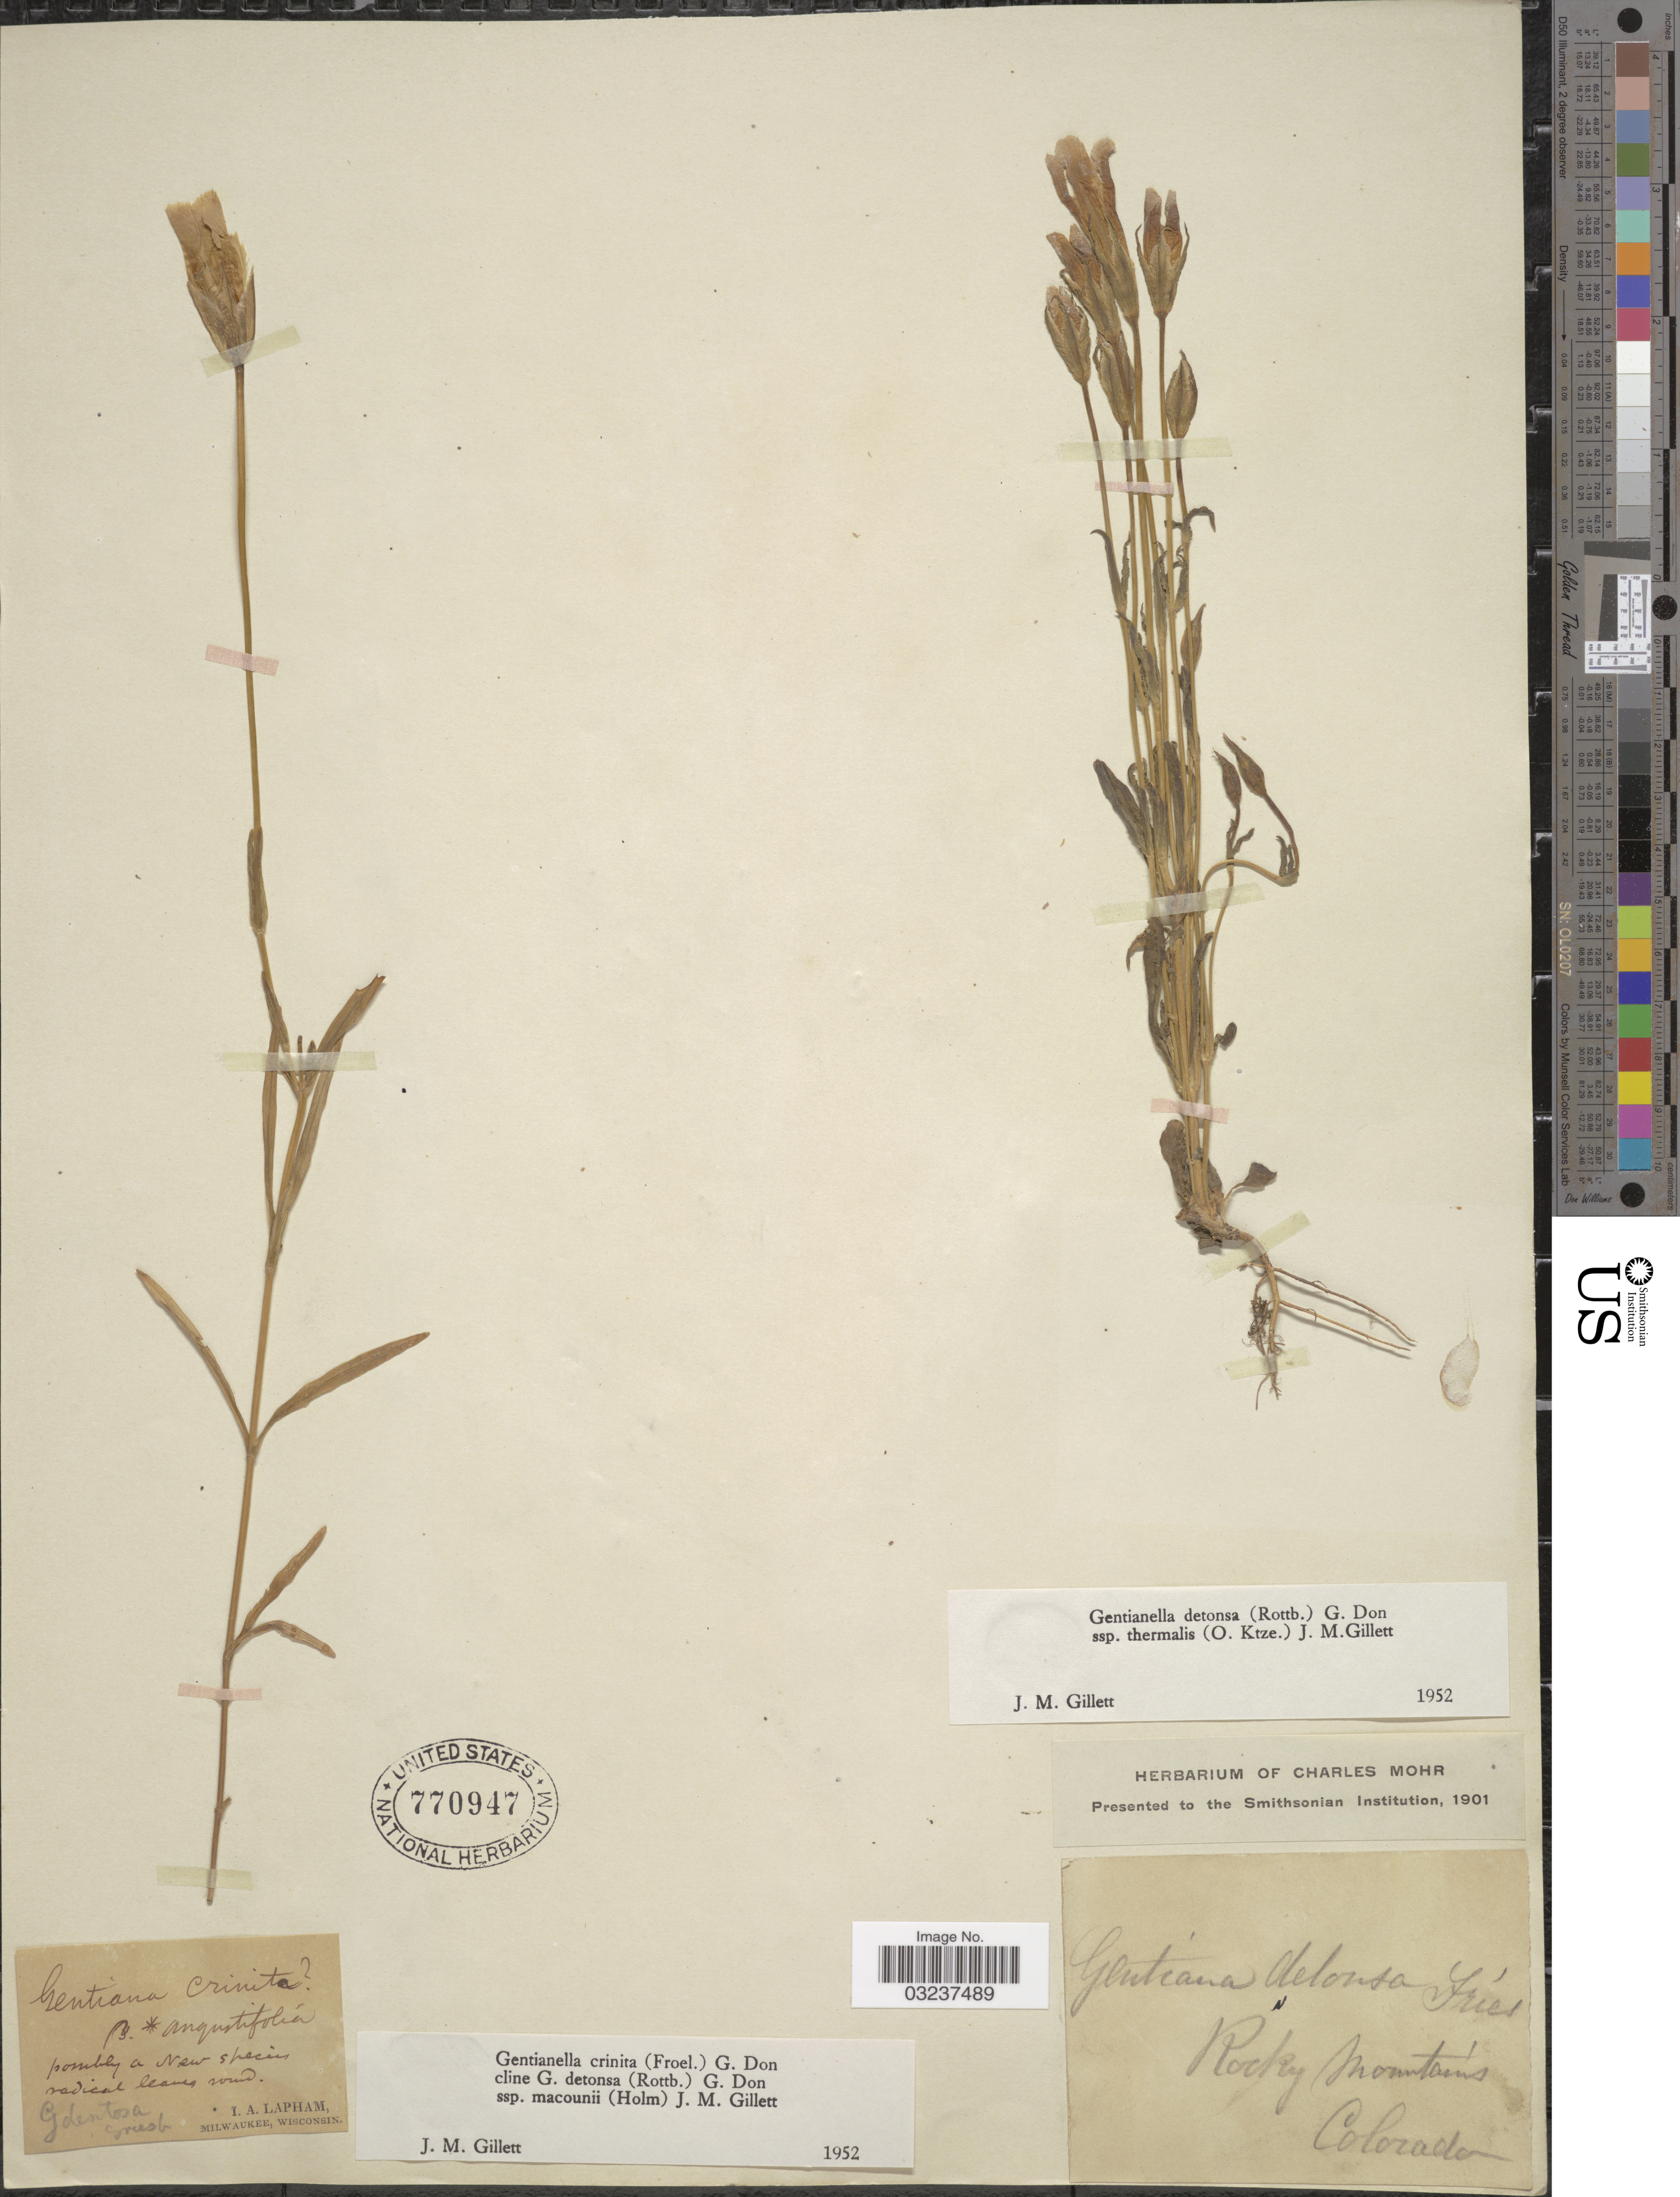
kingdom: Plantae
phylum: Tracheophyta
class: Magnoliopsida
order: Gentianales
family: Gentianaceae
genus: Gentianella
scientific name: Gentianella detonsa subsp. elegans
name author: (A. Gray) J.M. Gillett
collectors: I. Lapham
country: United States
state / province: Colorado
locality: Rocky Mountains.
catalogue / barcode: US 770947